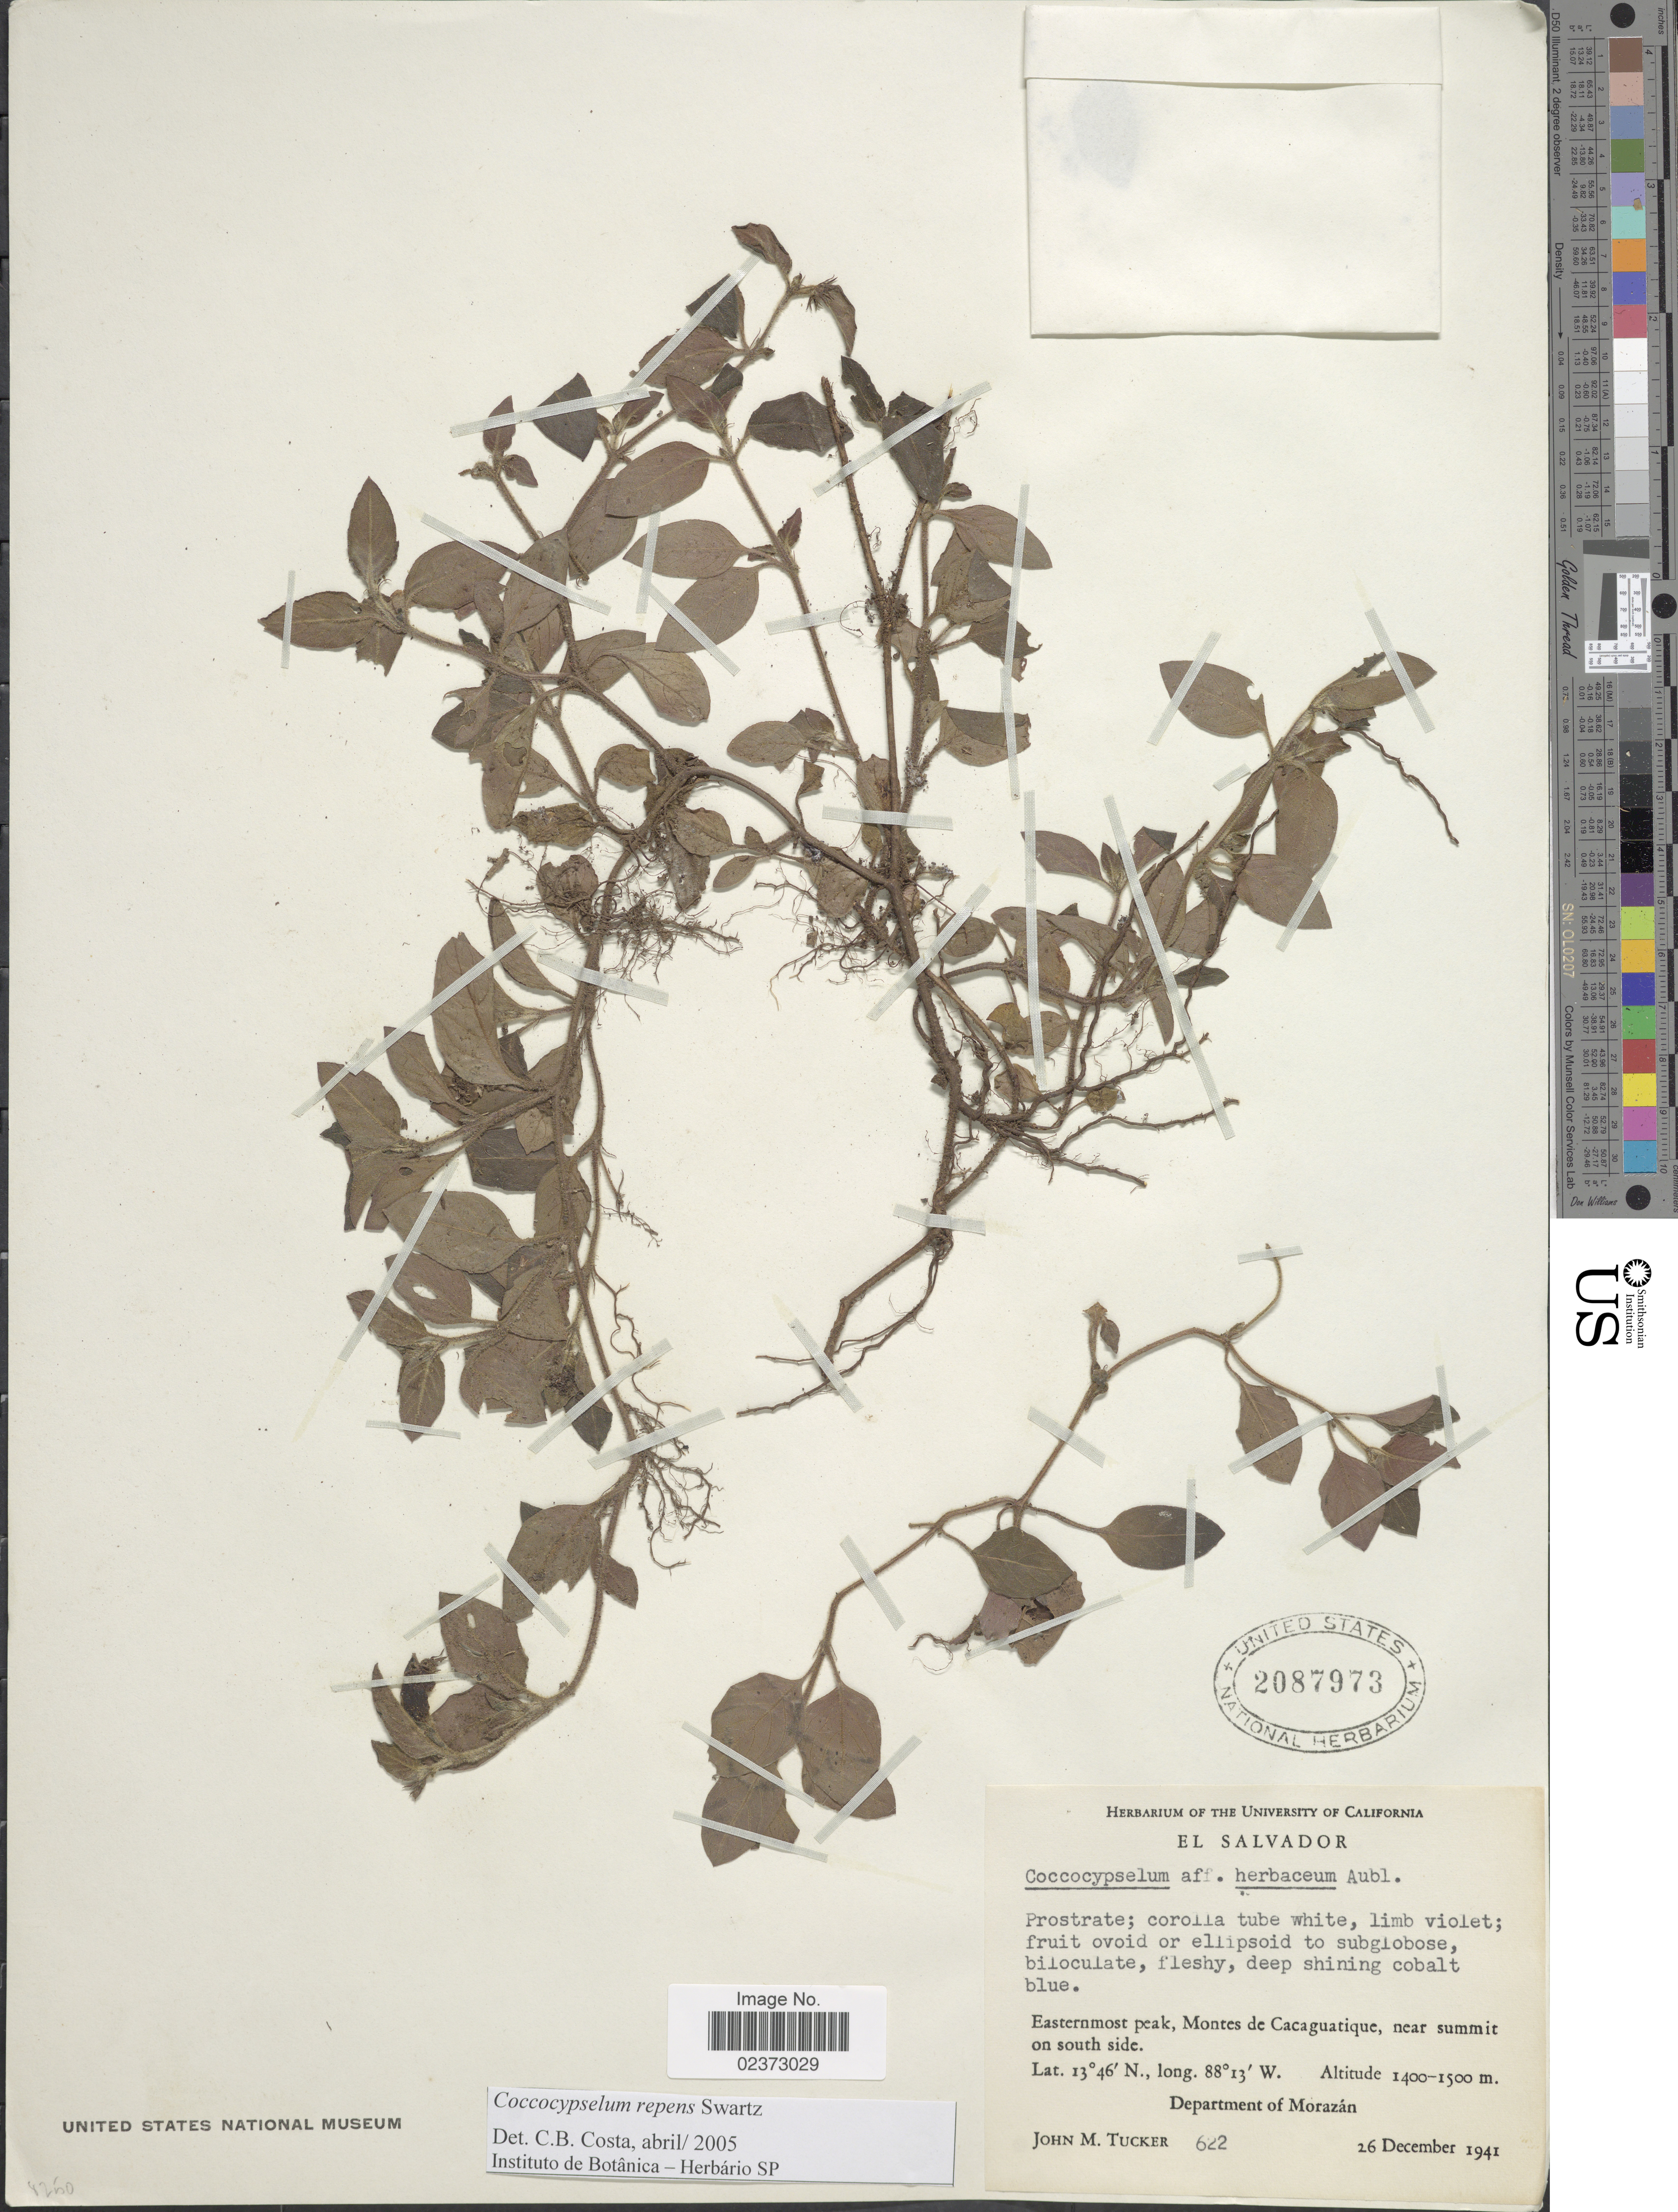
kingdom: Plantae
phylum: Tracheophyta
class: Magnoliopsida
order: Gentianales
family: Rubiaceae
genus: Coccocypselum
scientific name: Coccocypselum repens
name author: Sw.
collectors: J. M. Tucker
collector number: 622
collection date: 1941-12-26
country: El Salvador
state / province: Morazan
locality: Easternmost peak, Montes de Cacaguatique, near summit on south side.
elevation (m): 1400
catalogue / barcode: US 2087973